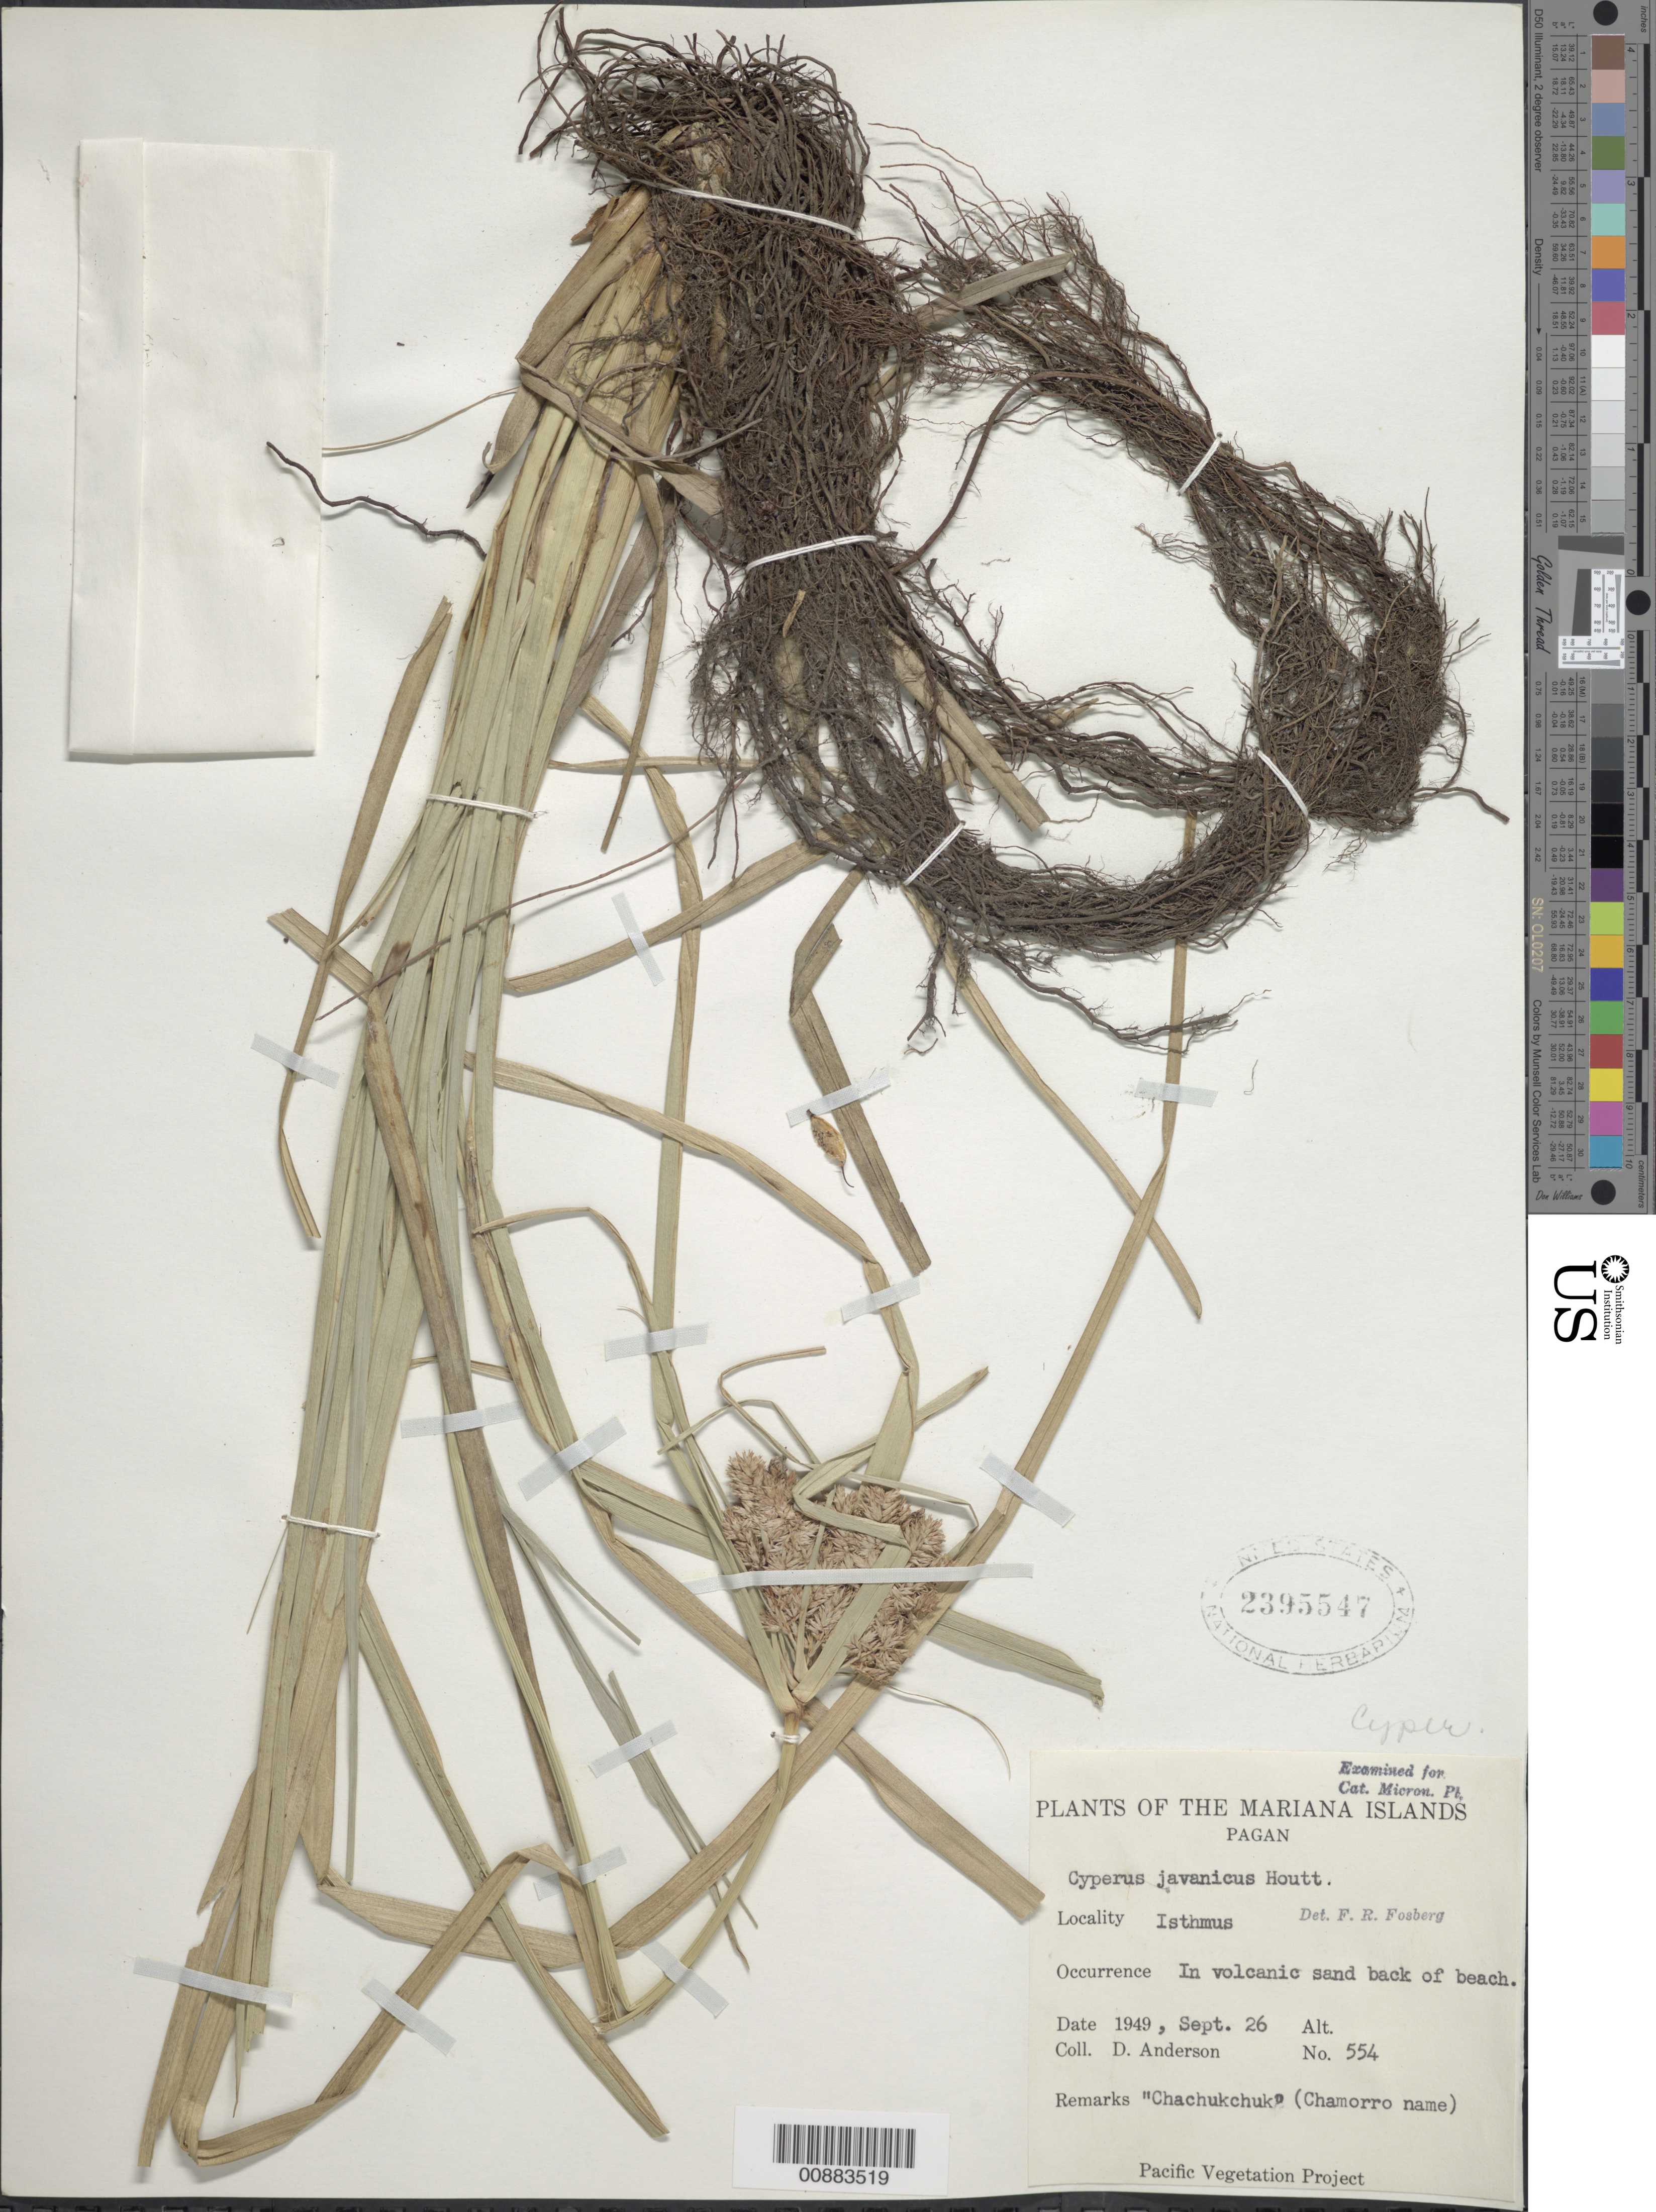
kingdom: Plantae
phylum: Tracheophyta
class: Liliopsida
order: Poales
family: Cyperaceae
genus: Cyperus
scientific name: Cyperus javanicus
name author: Houtt.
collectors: D. Anderson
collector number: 554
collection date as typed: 26 Sep 1949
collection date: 1949-09-26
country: Northern Mariana Islands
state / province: Northern Islands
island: Pagan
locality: Isthmus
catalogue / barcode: US 2395547